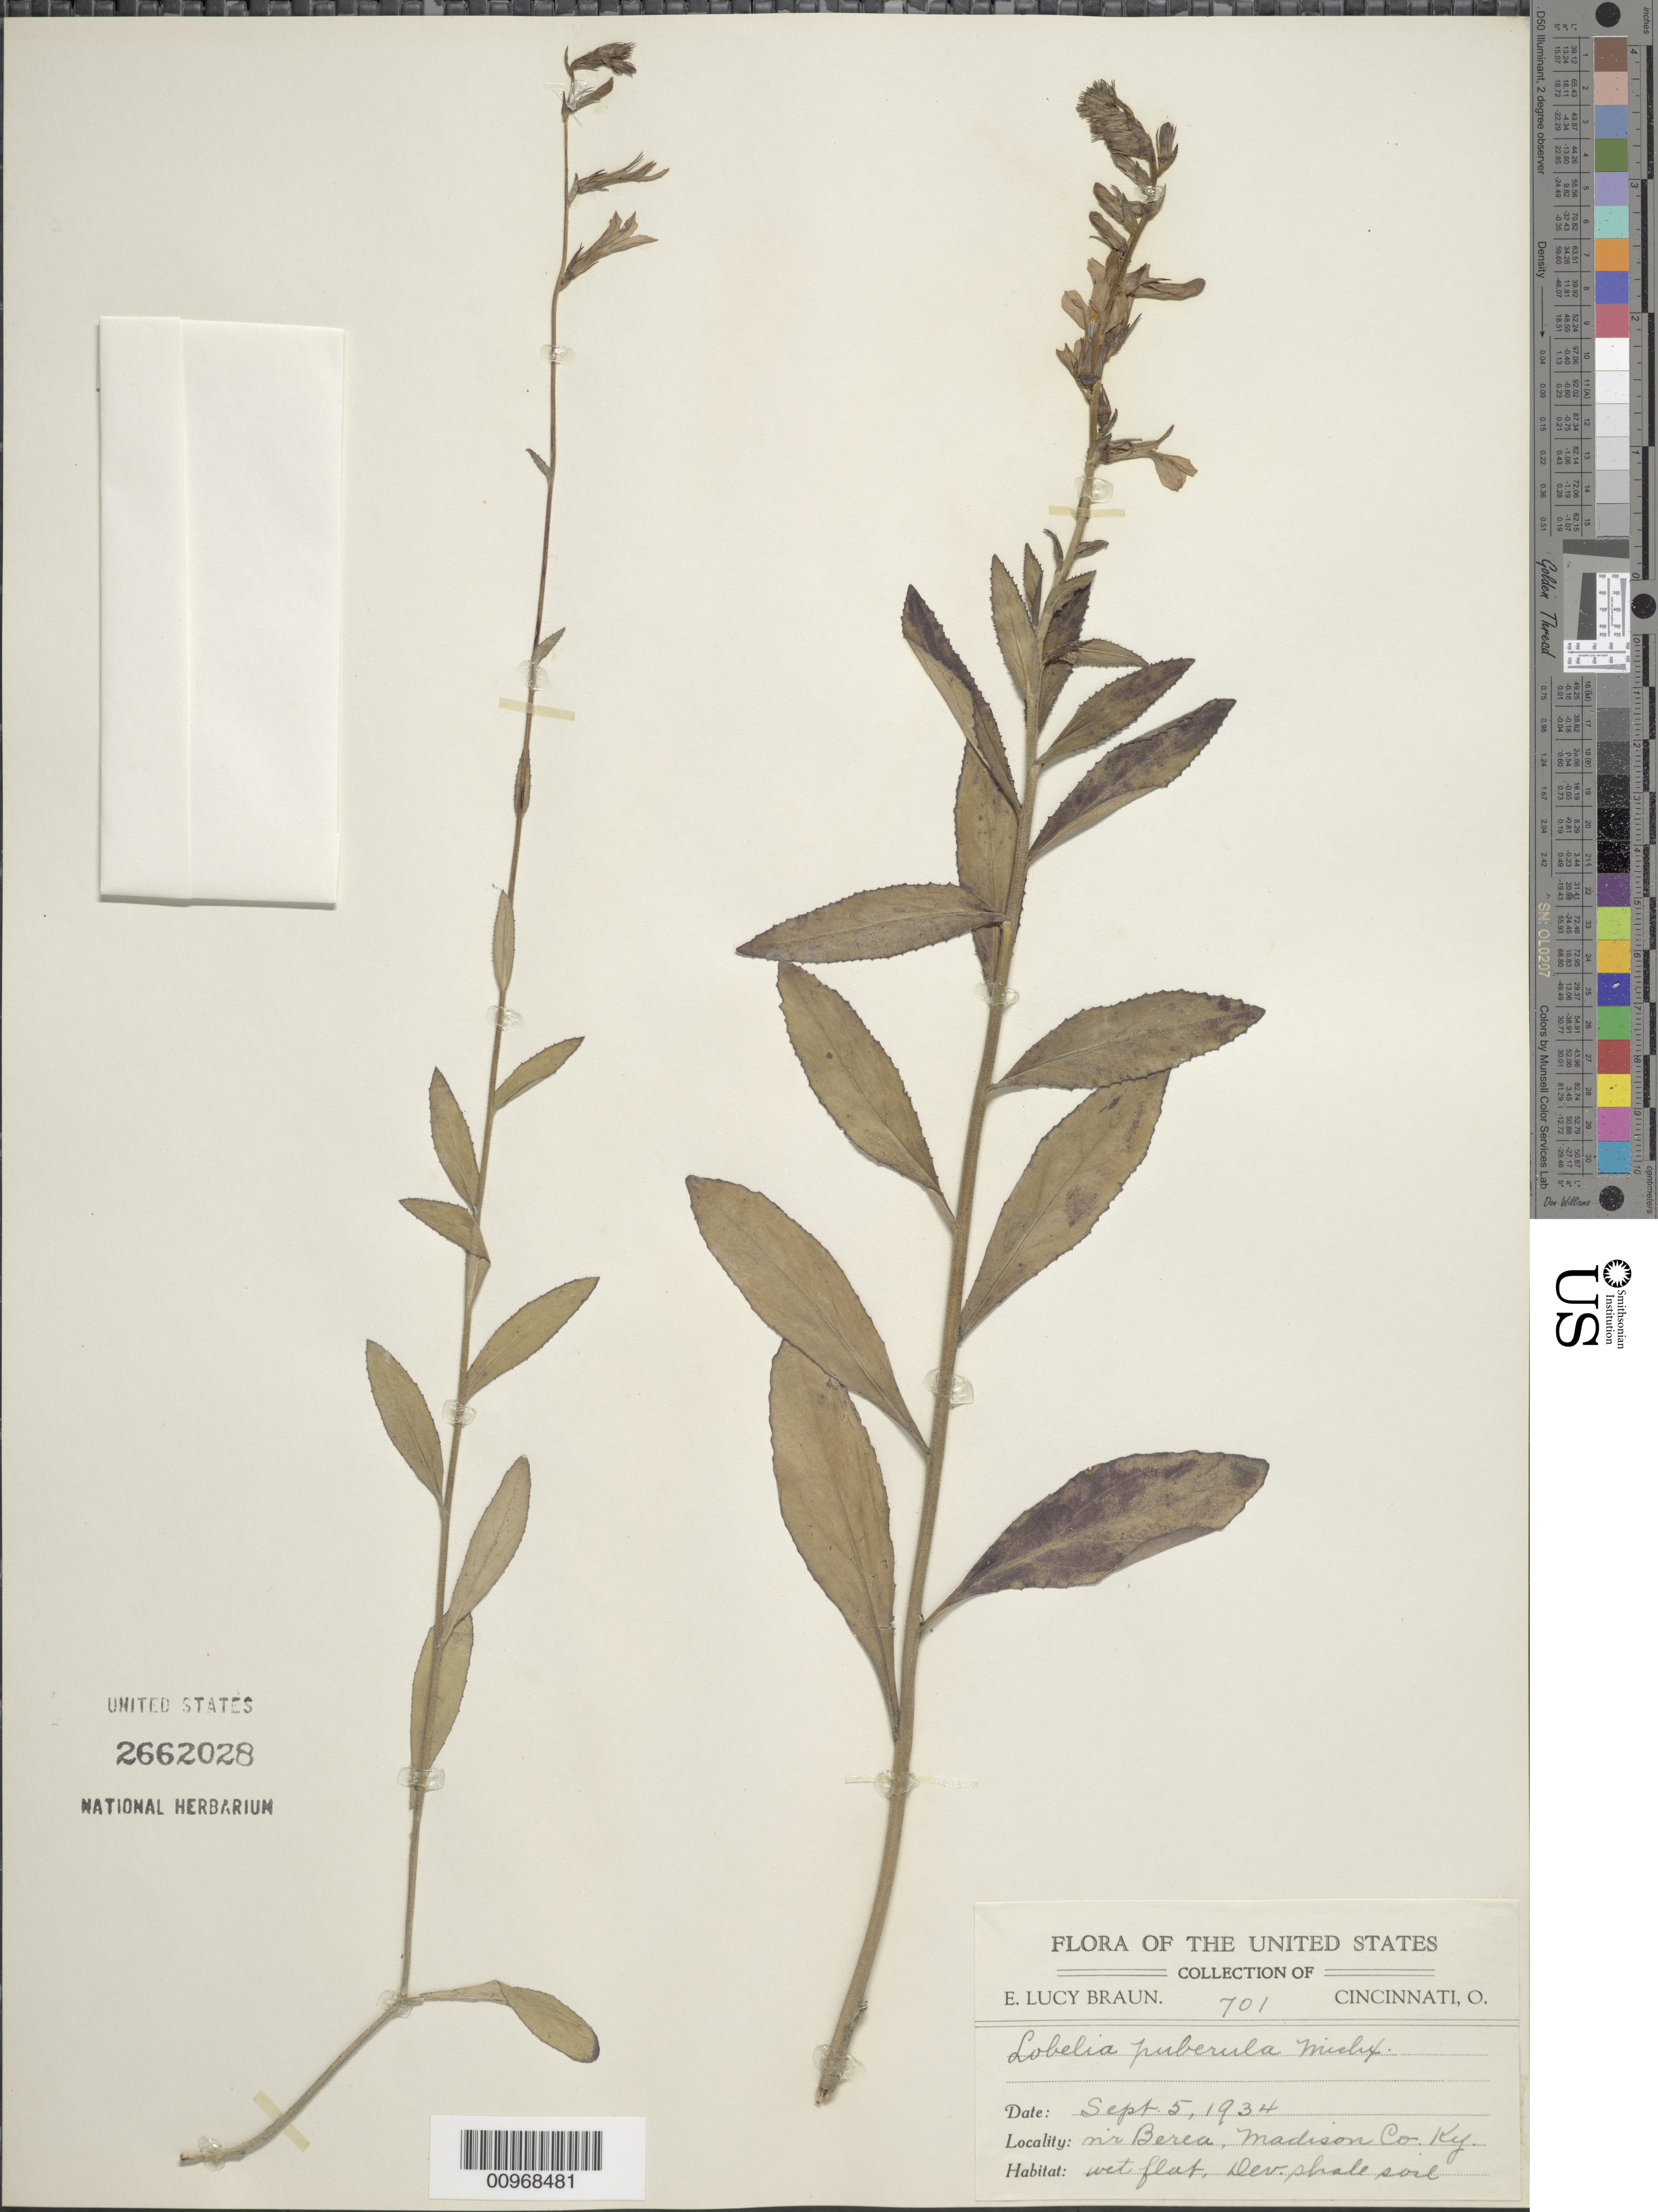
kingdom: Plantae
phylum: Tracheophyta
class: Magnoliopsida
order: Asterales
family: Campanulaceae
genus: Lobelia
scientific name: Lobelia puberula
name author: Michx.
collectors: E. L. Braun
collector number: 701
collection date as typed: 05 Sep 1934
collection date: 1934-09-05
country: United States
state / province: Kentucky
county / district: Madison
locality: near Berea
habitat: wet flat, Dev. shale soil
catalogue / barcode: US 2662028